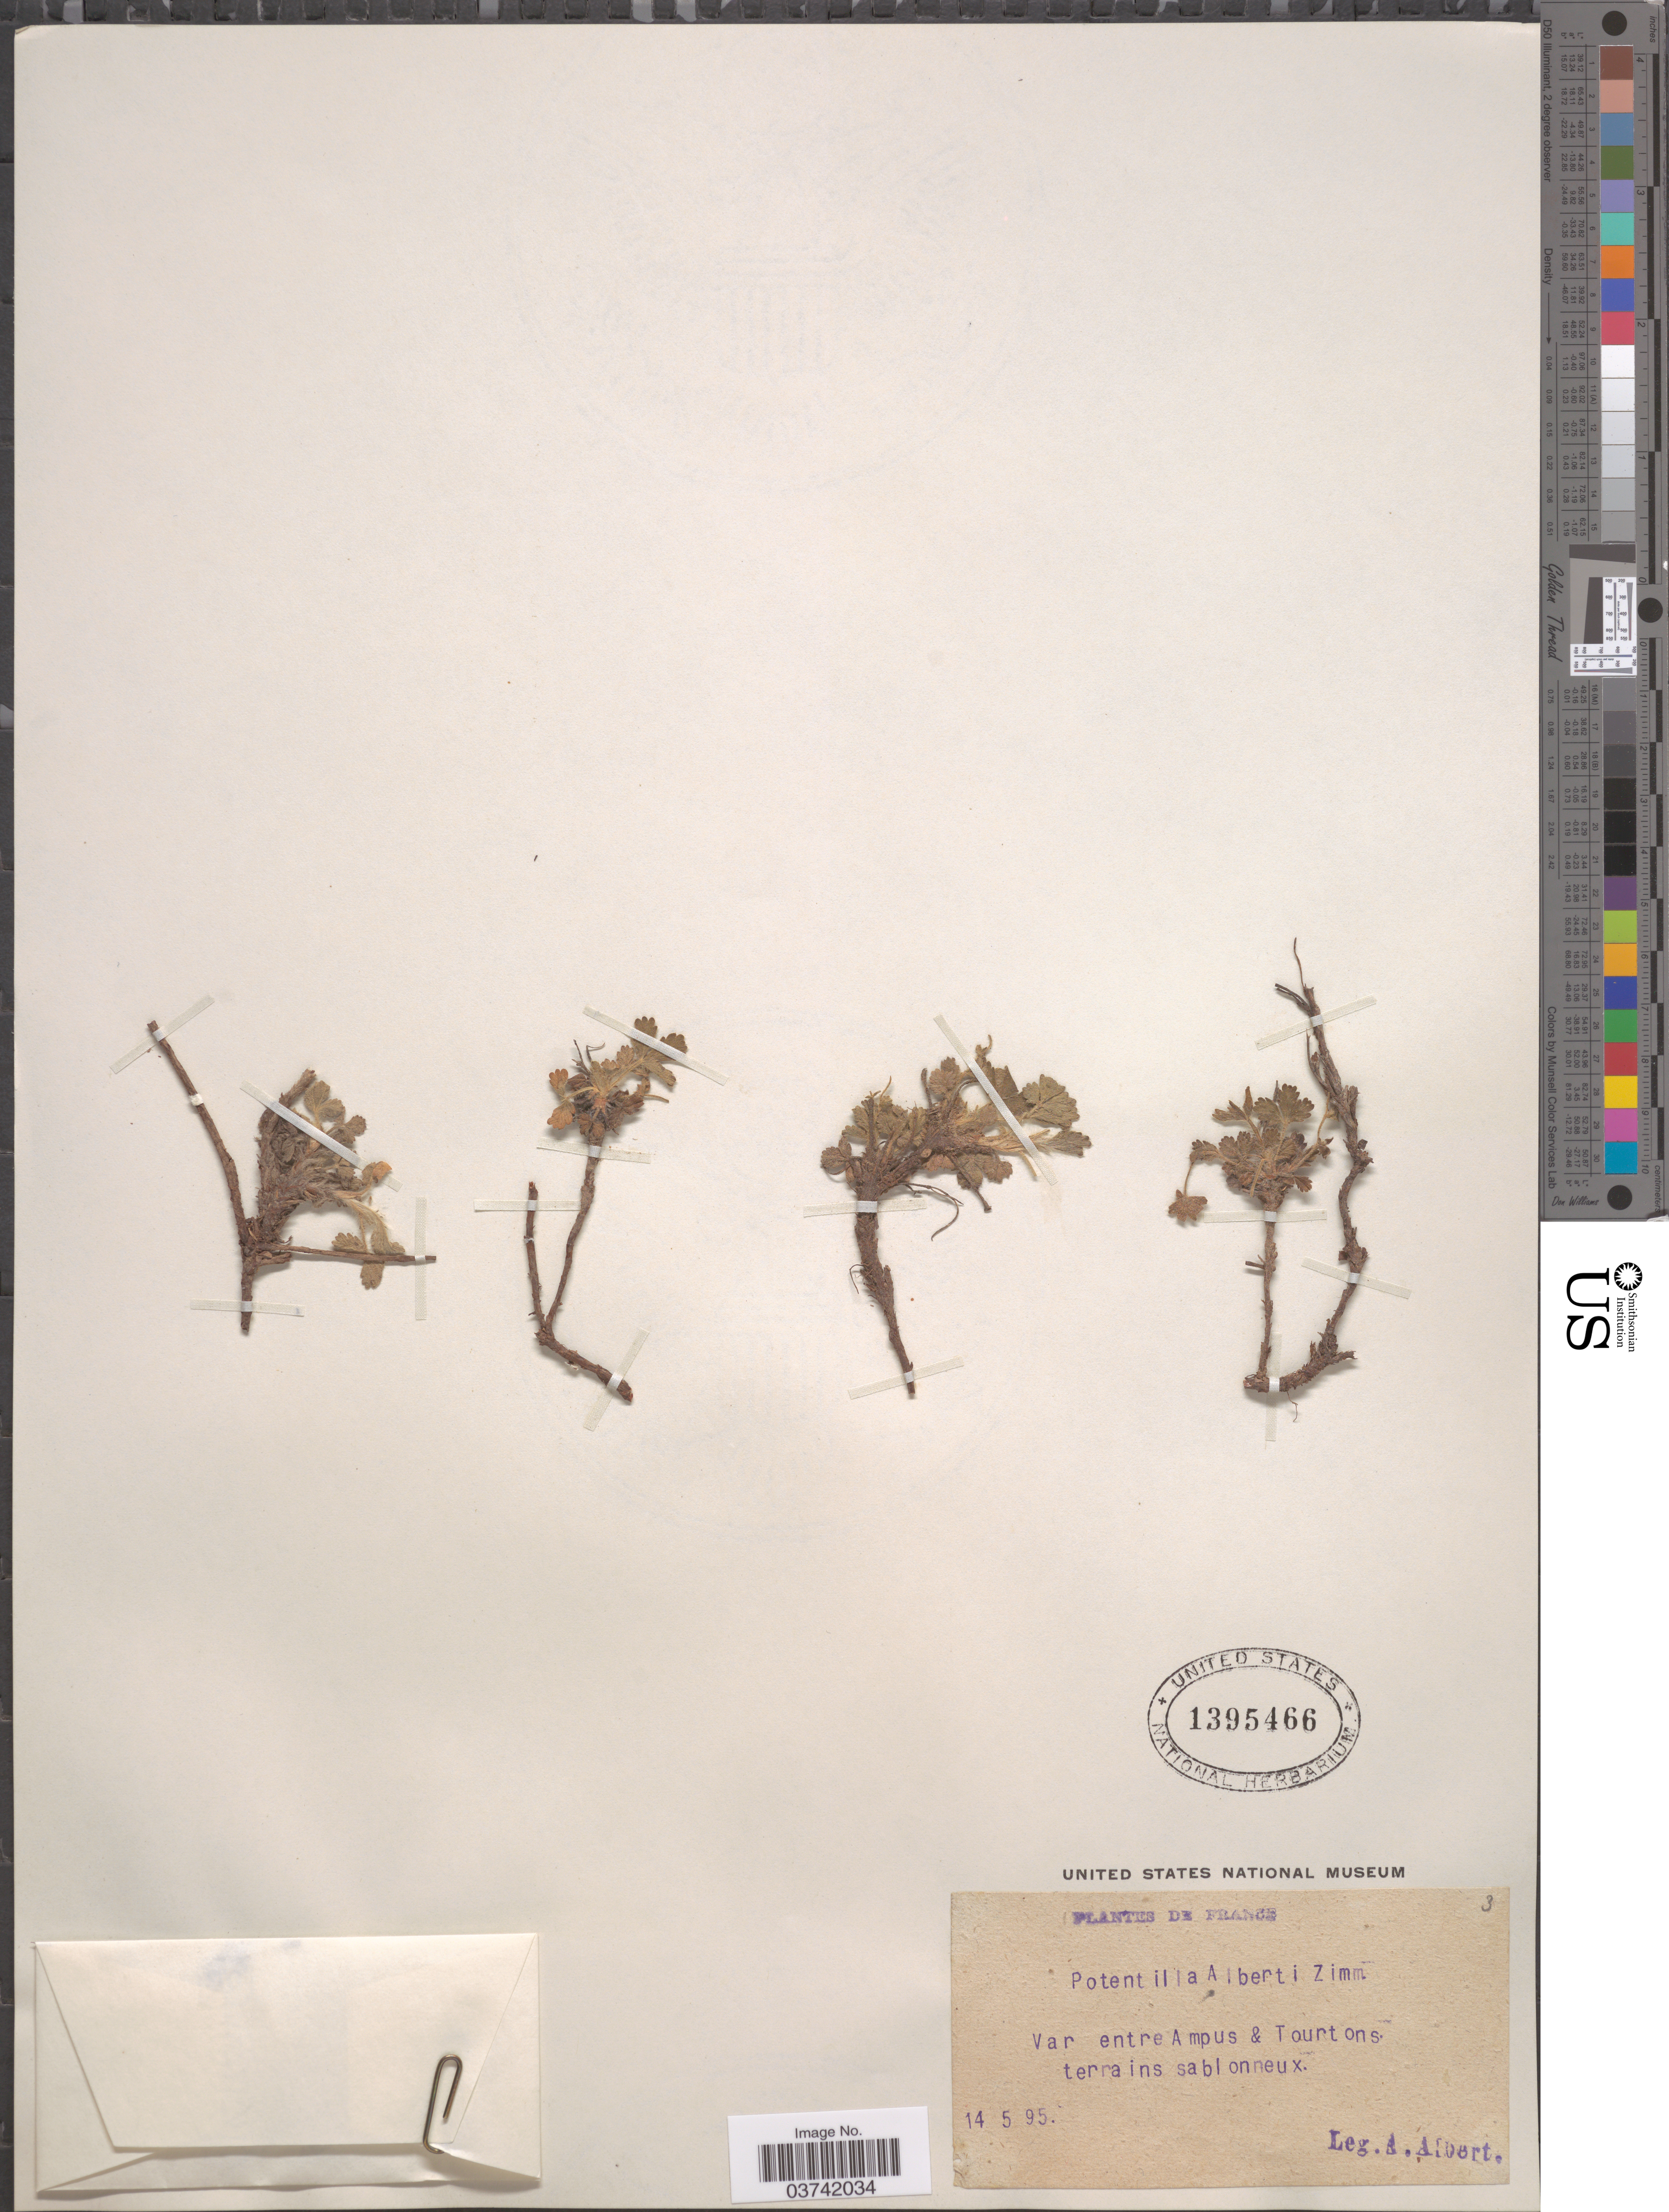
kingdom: Plantae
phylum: Tracheophyta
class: Magnoliopsida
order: Rosales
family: Rosaceae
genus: Potentilla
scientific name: Potentilla alberti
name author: Zimmeter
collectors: A. Albert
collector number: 3?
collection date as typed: Transcribed d/m/y: 14/5/95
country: France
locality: Var entre Ampus & Tourtons terrains sablonneux.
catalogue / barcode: US 1395466